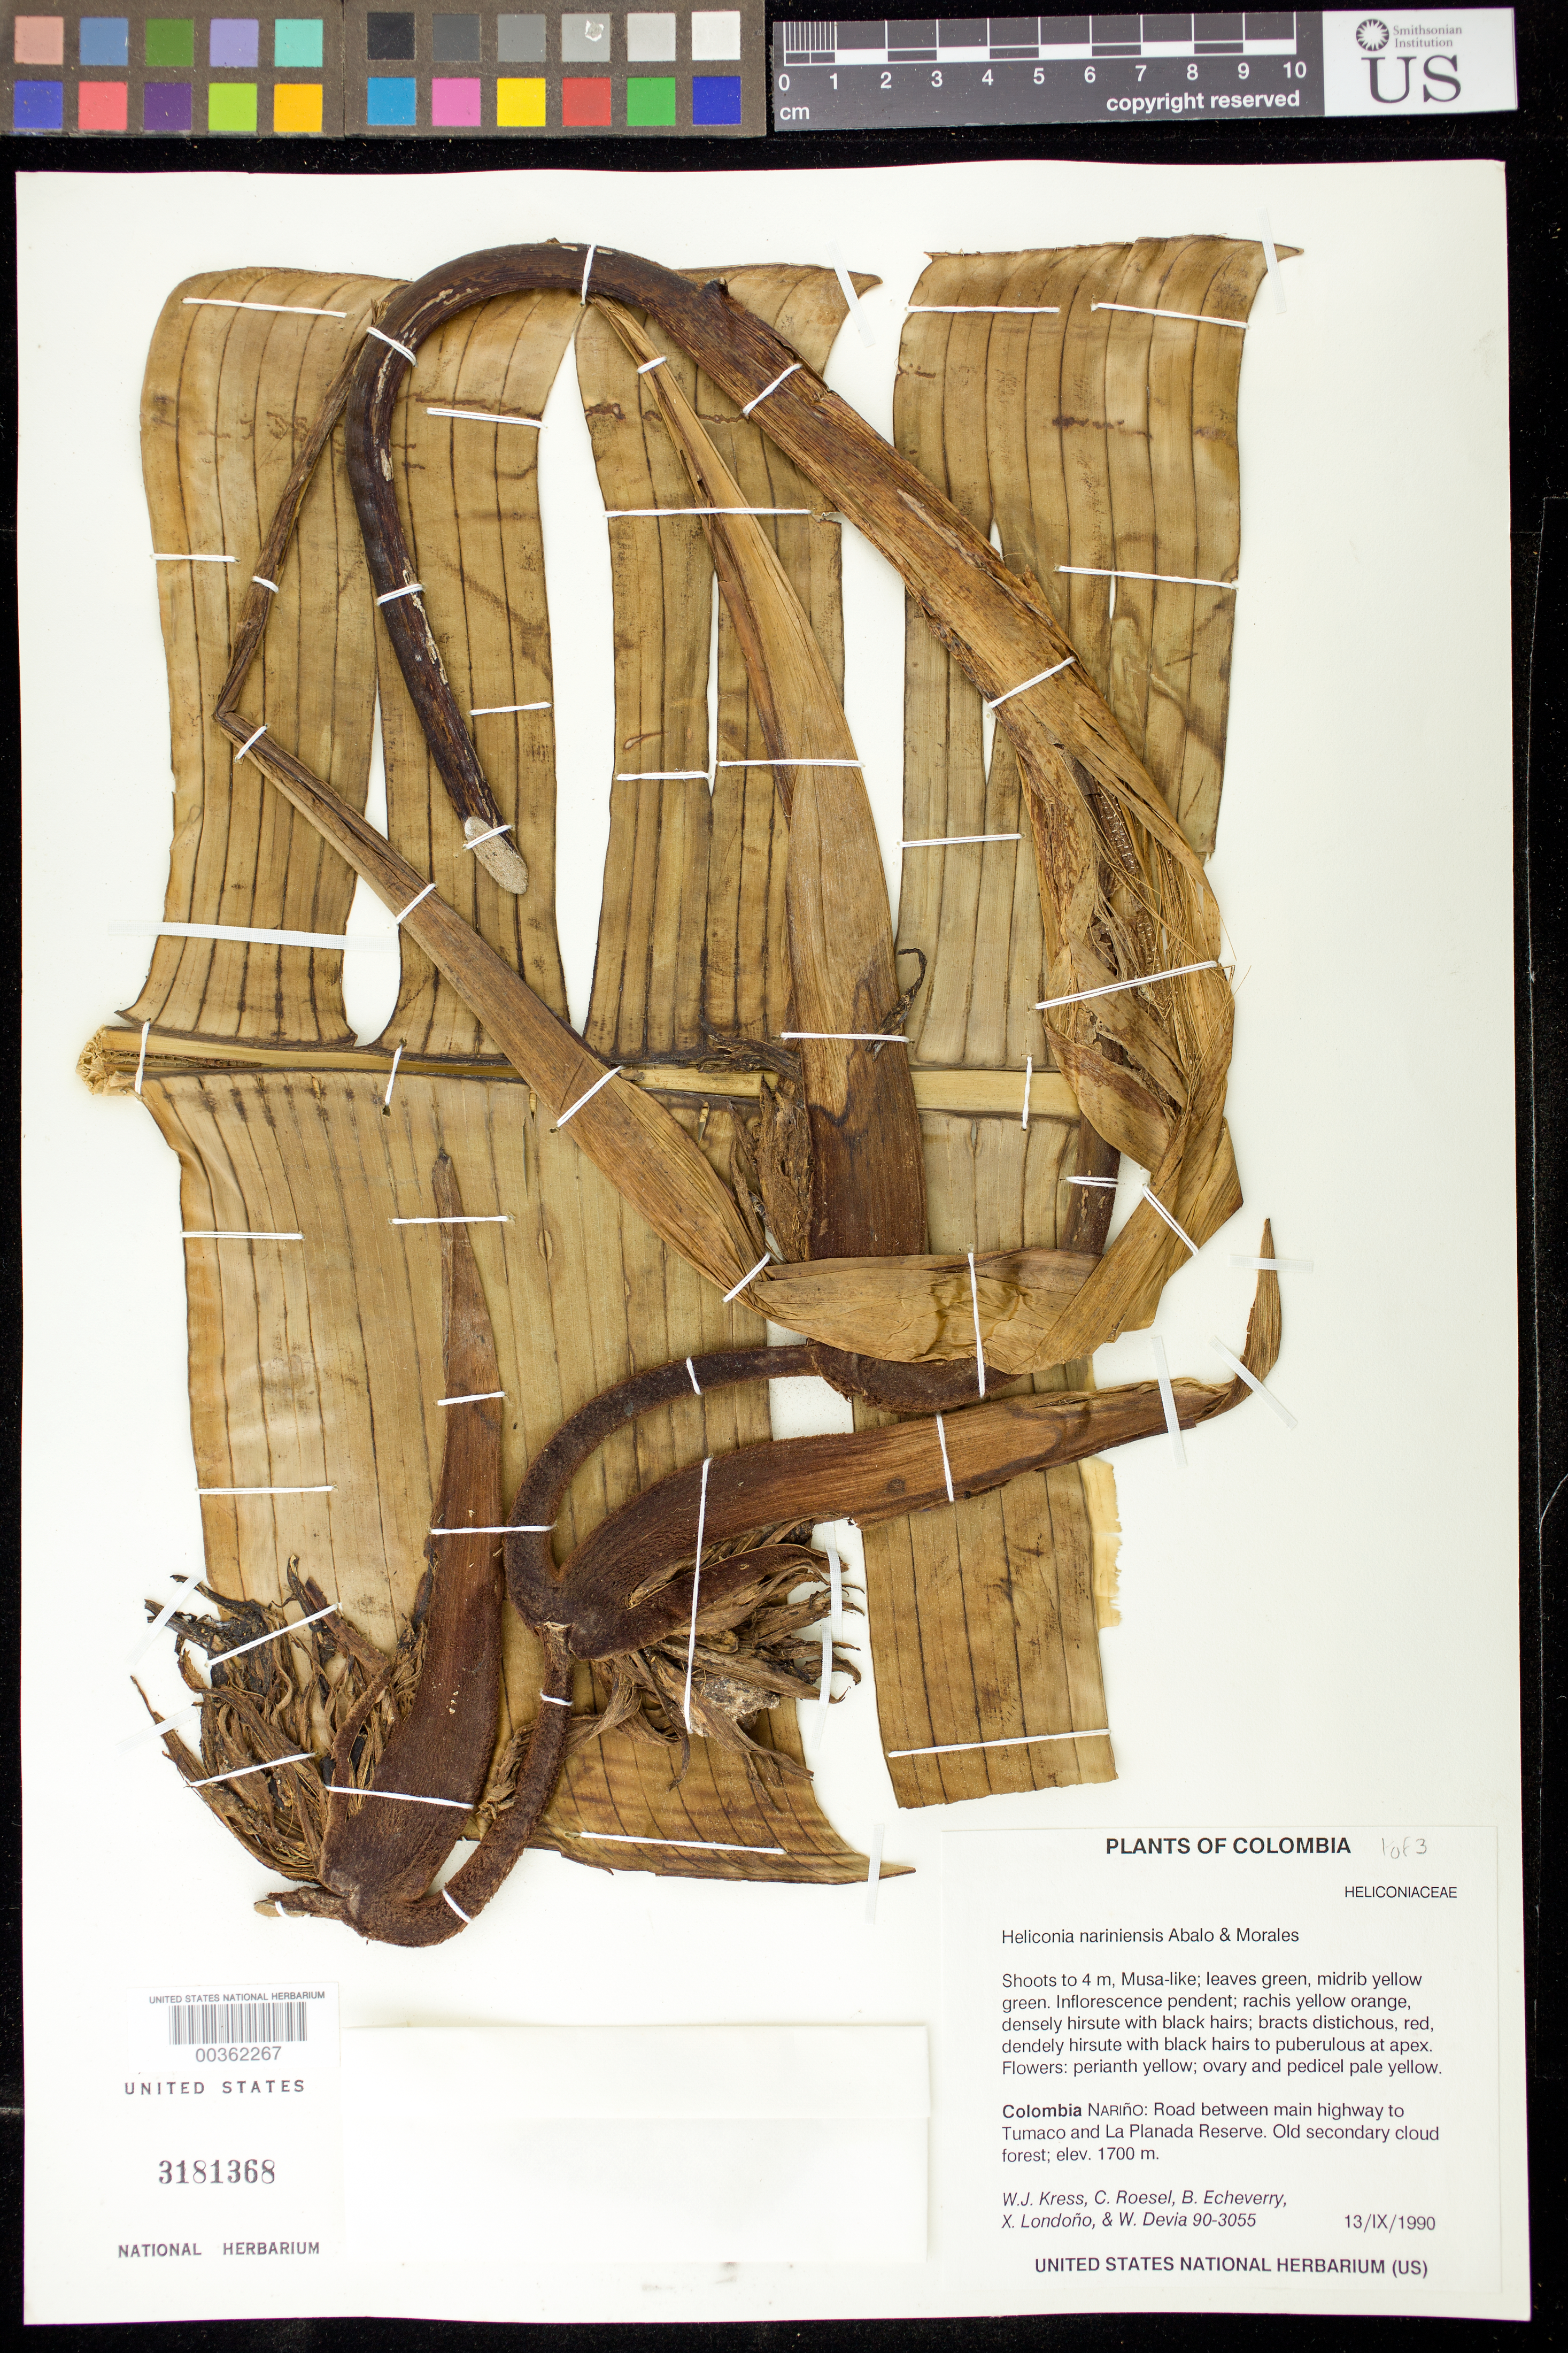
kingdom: Plantae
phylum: Tracheophyta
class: Liliopsida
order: Zingiberales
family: Heliconiaceae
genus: Heliconia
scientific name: Heliconia nariniensis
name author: Abalo & G. Morales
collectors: W. J. Kress, C. S. Roesel, B. Echeverry, X. Londoño & W. Devia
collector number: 90-3055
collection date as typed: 13 Sep 1990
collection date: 1990-09-13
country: Colombia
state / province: Nariño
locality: Road between main hwy to Tumaco and la Planada Reserve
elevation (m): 1700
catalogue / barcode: US 3181368